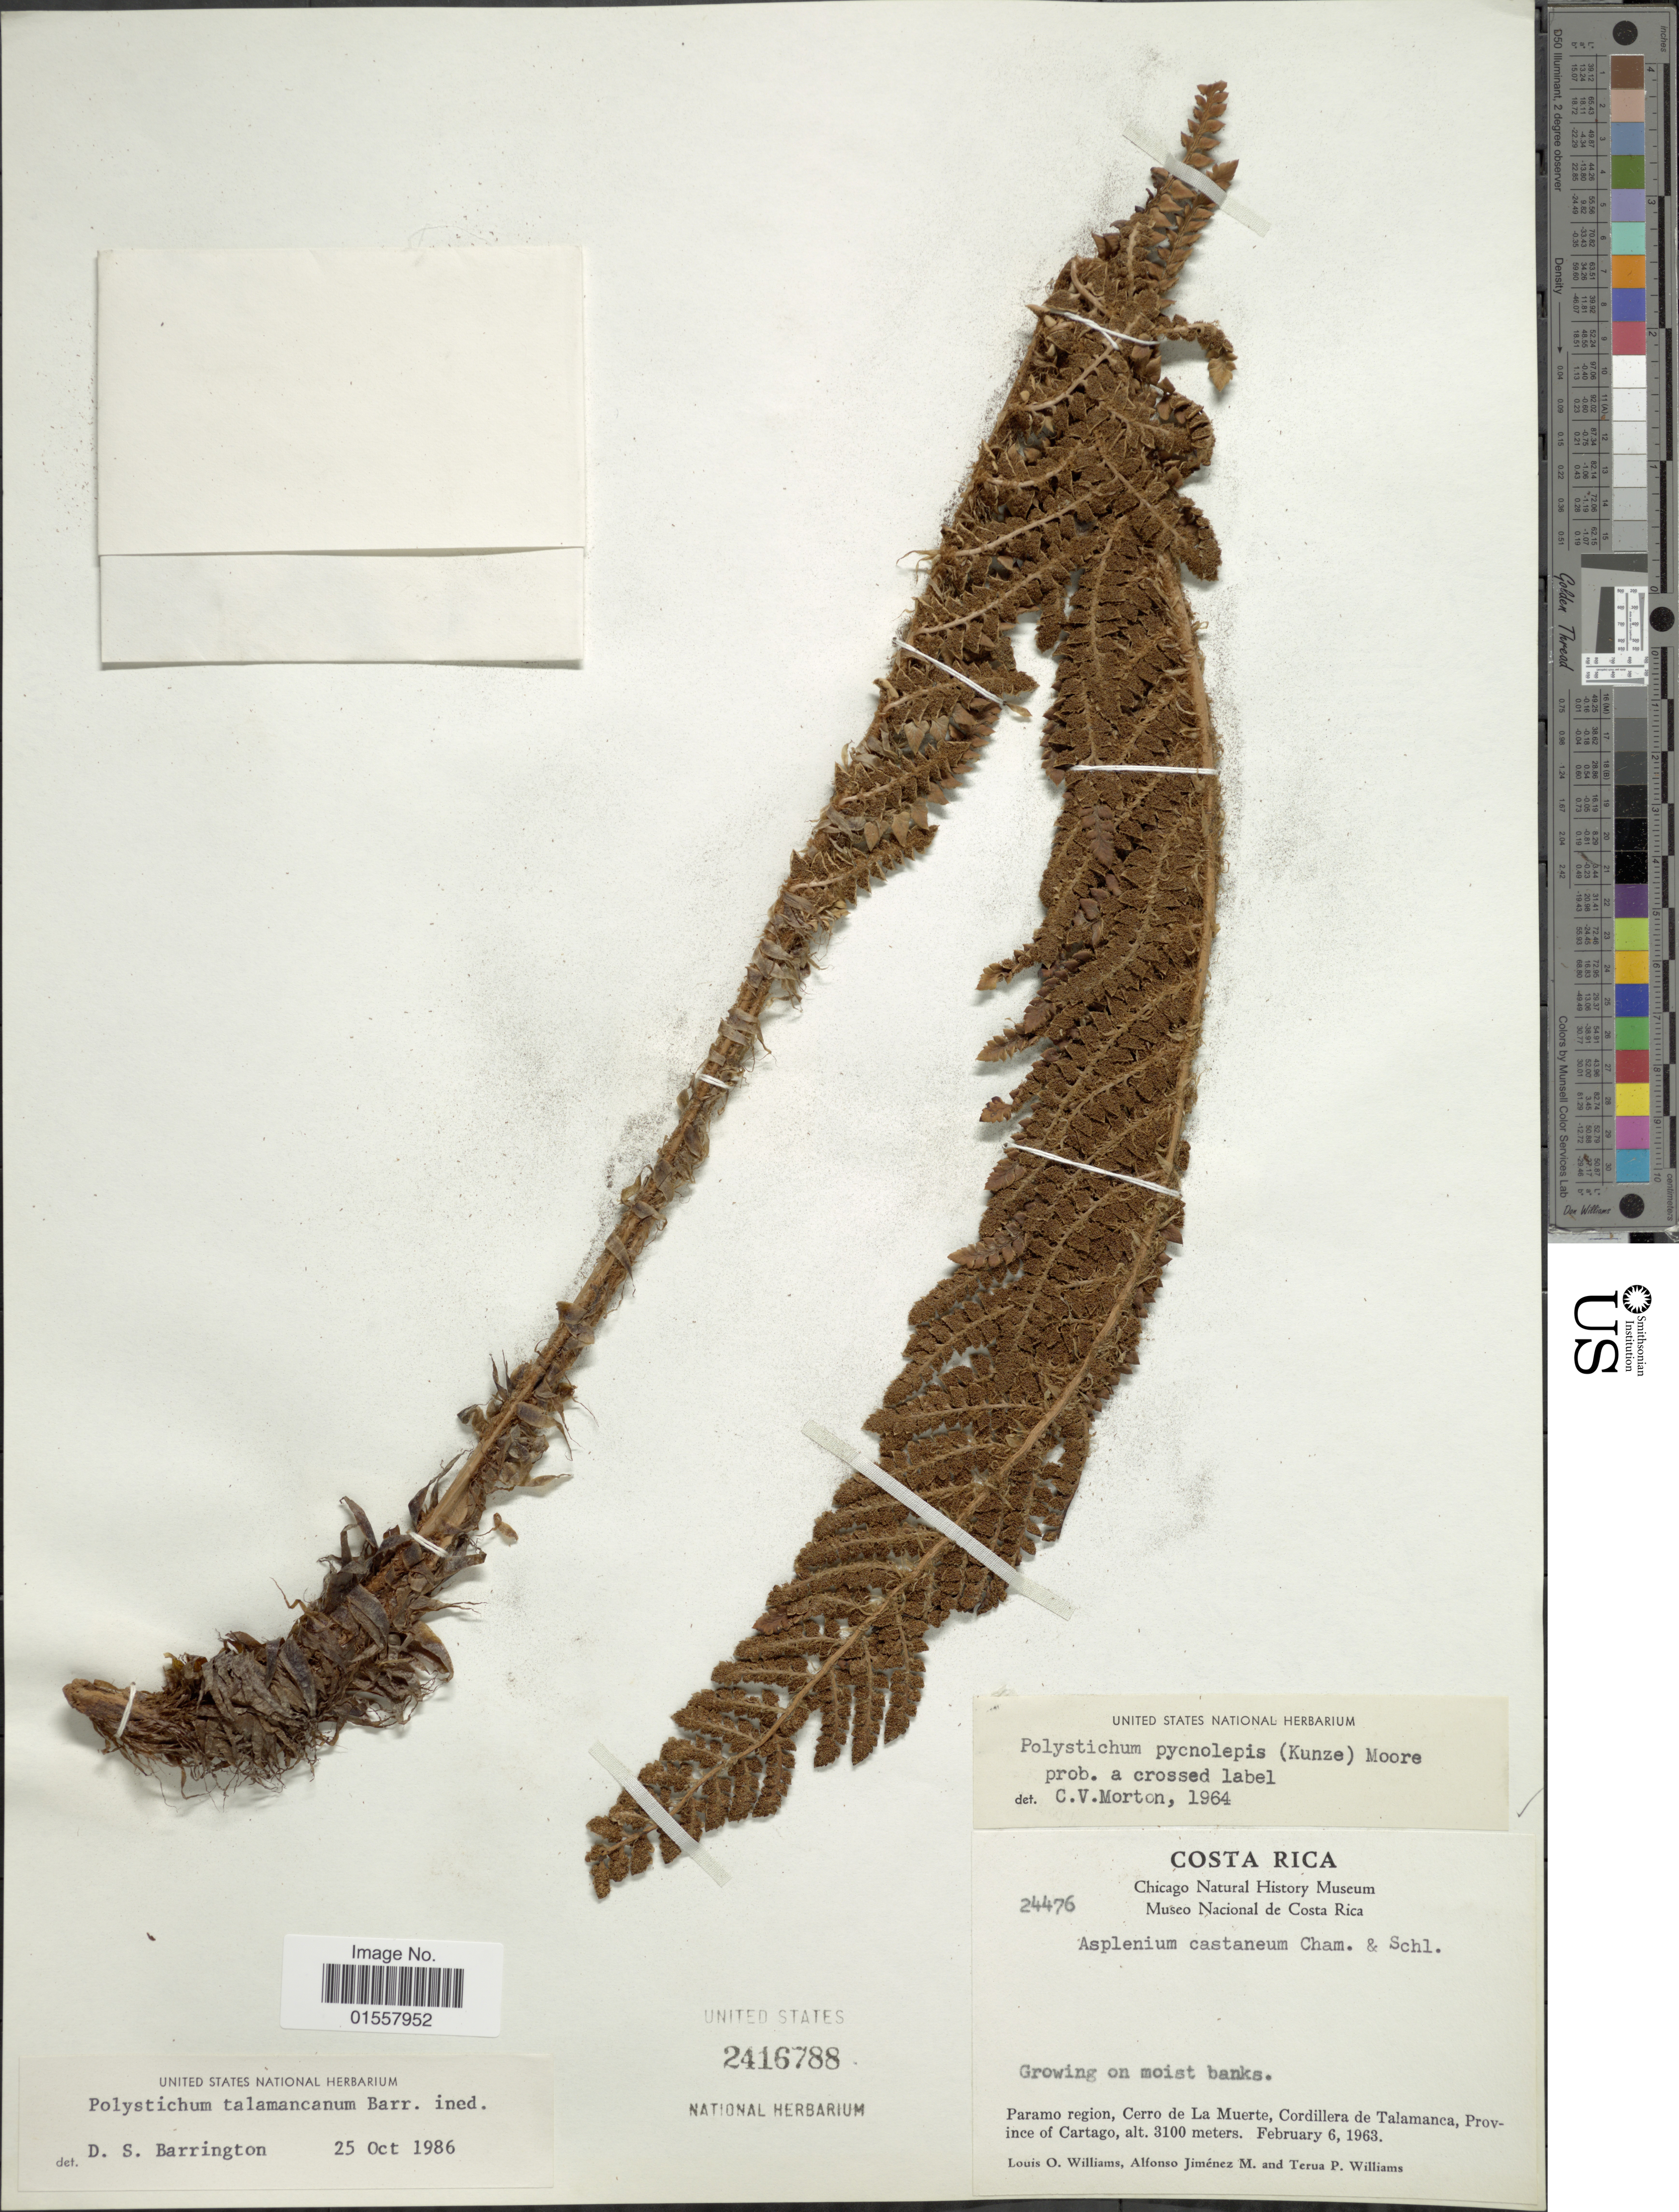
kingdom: Plantae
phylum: Tracheophyta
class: Polypodiopsida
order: Polypodiales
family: Dryopteridaceae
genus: Polystichum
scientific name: Polystichum talamancanum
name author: Barrington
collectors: L. O. Williams, A. Jimenez M. & T. P. Williams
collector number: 24476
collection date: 1963-02-06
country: Costa Rica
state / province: Cartago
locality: Paramo region, Cerro de La Muerte, Cordillera de Talamanca, Province of Cartago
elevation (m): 3100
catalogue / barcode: US 2416788